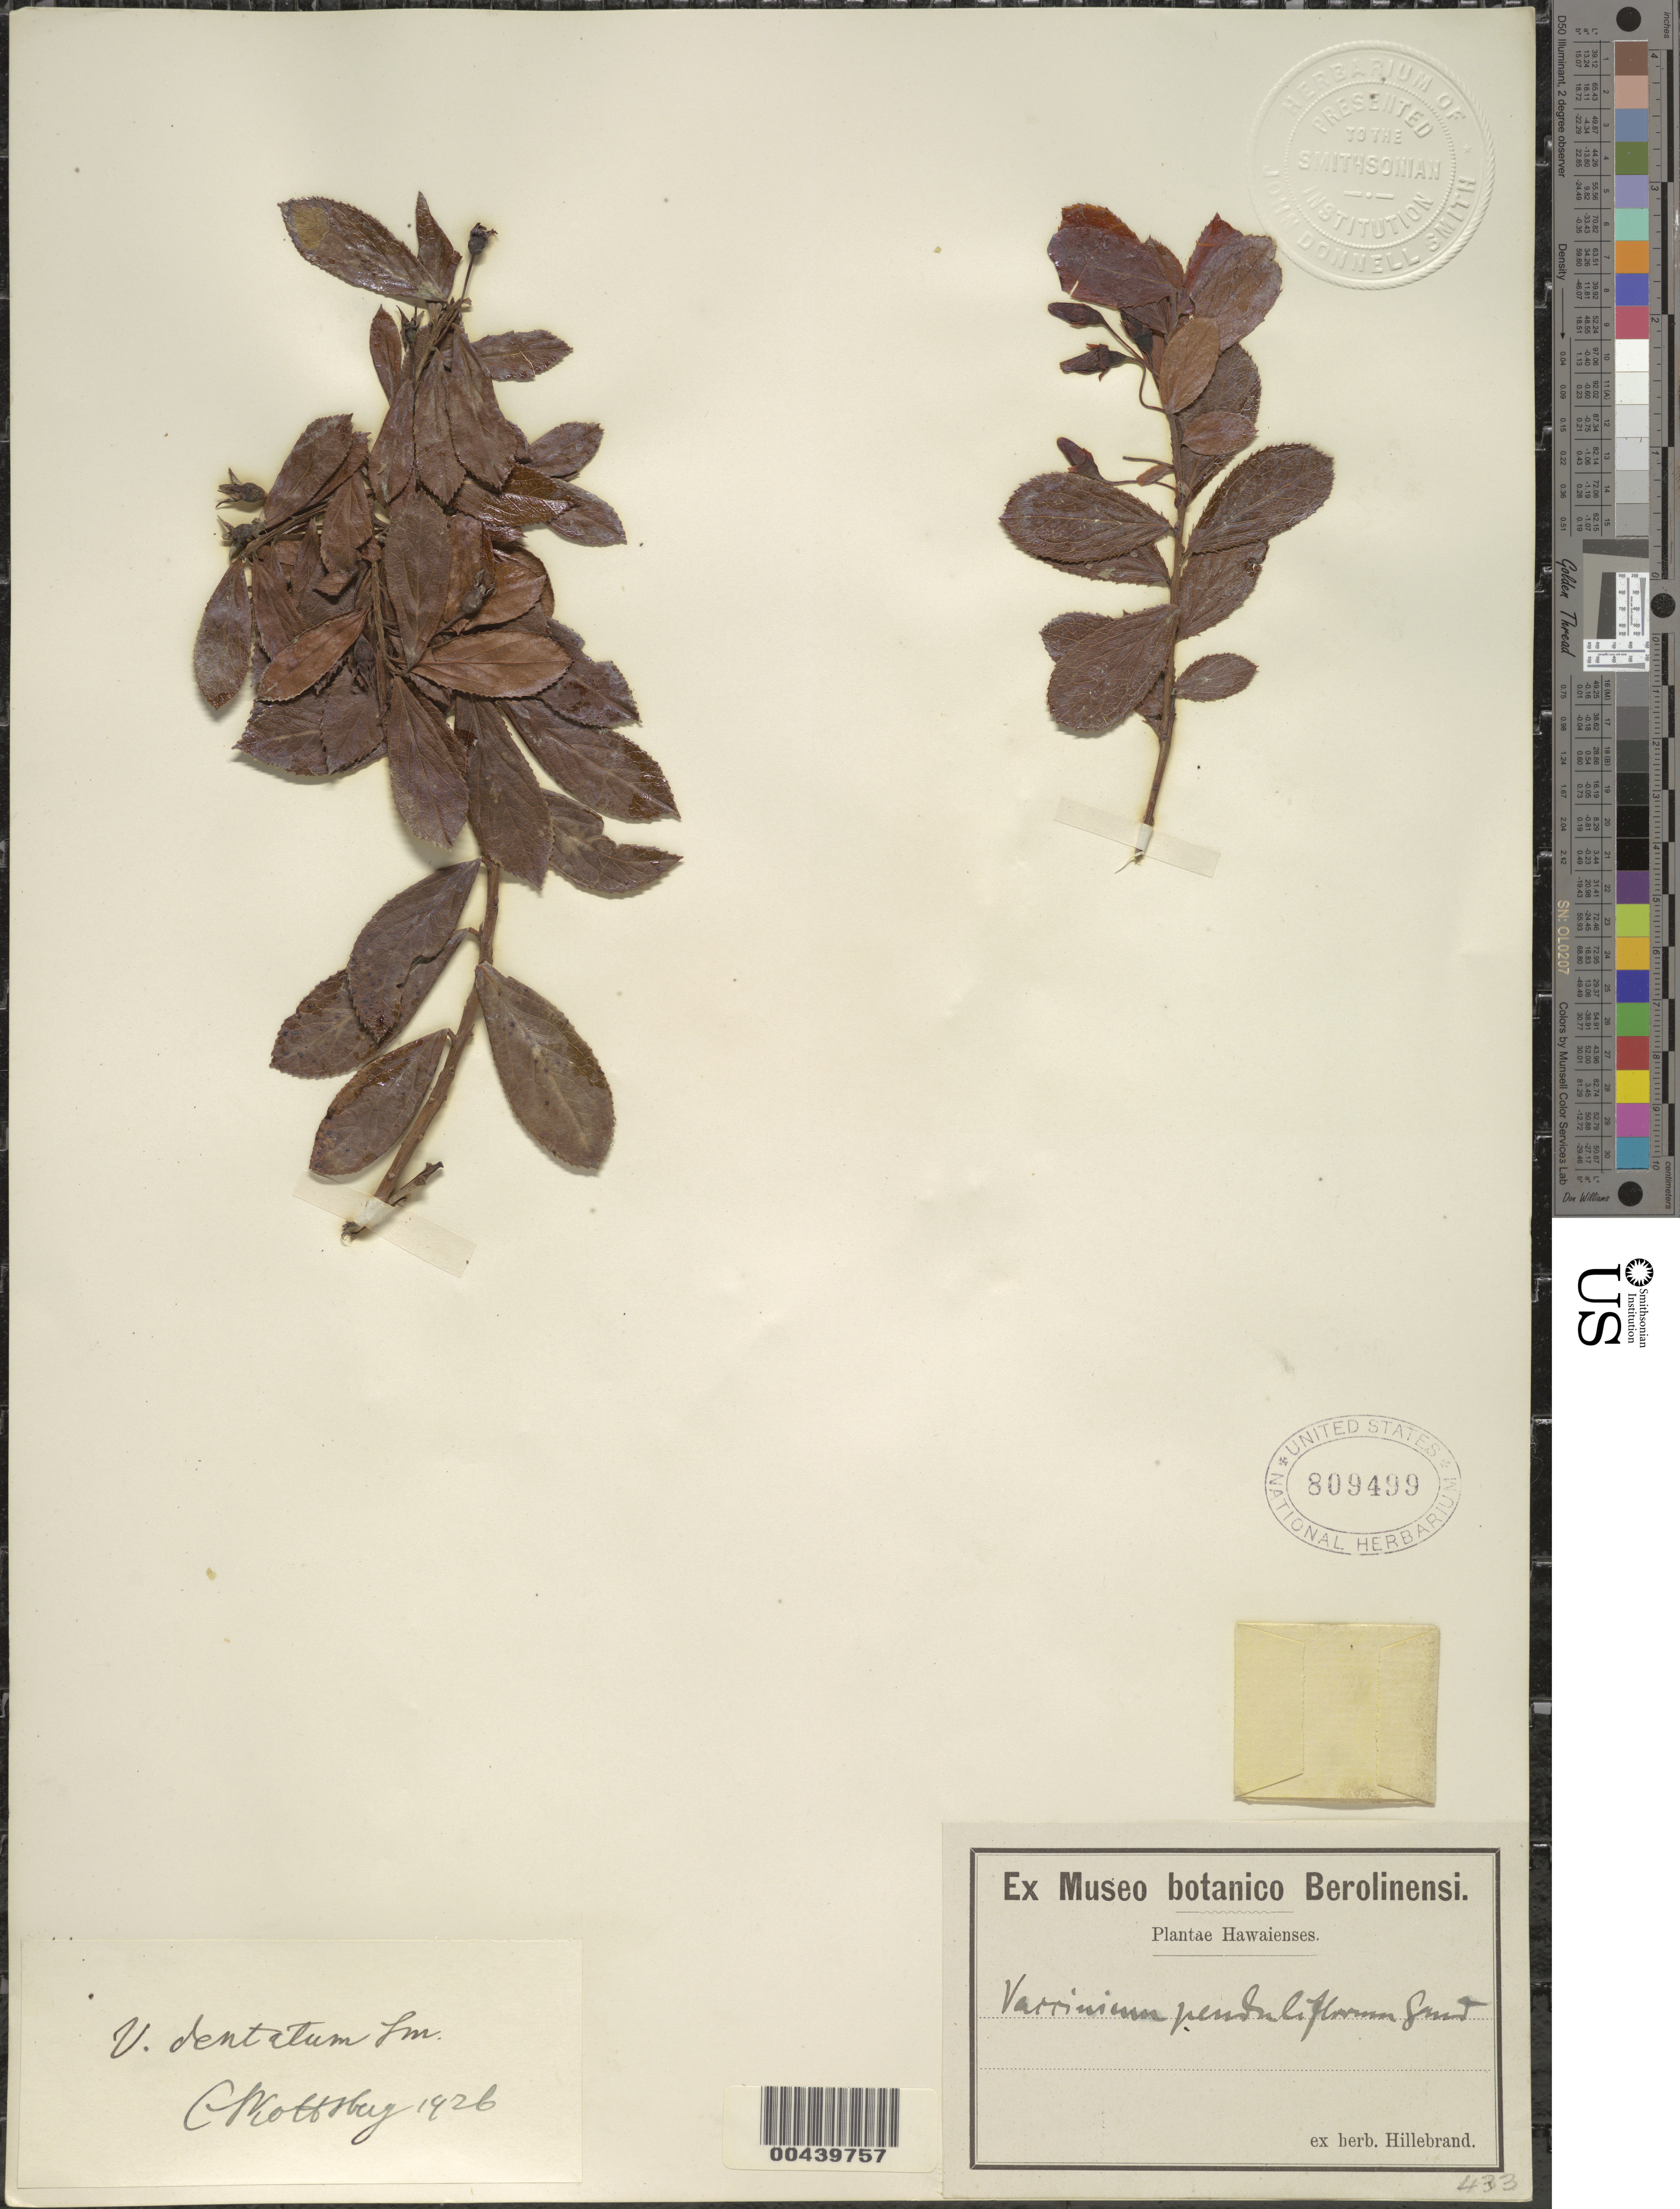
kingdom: Plantae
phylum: Tracheophyta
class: Magnoliopsida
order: Ericales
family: Ericaceae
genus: Vaccinium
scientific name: Vaccinium dentatum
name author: Sm.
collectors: W. Hillebrand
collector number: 433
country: United States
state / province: Hawaii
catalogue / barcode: US 809499